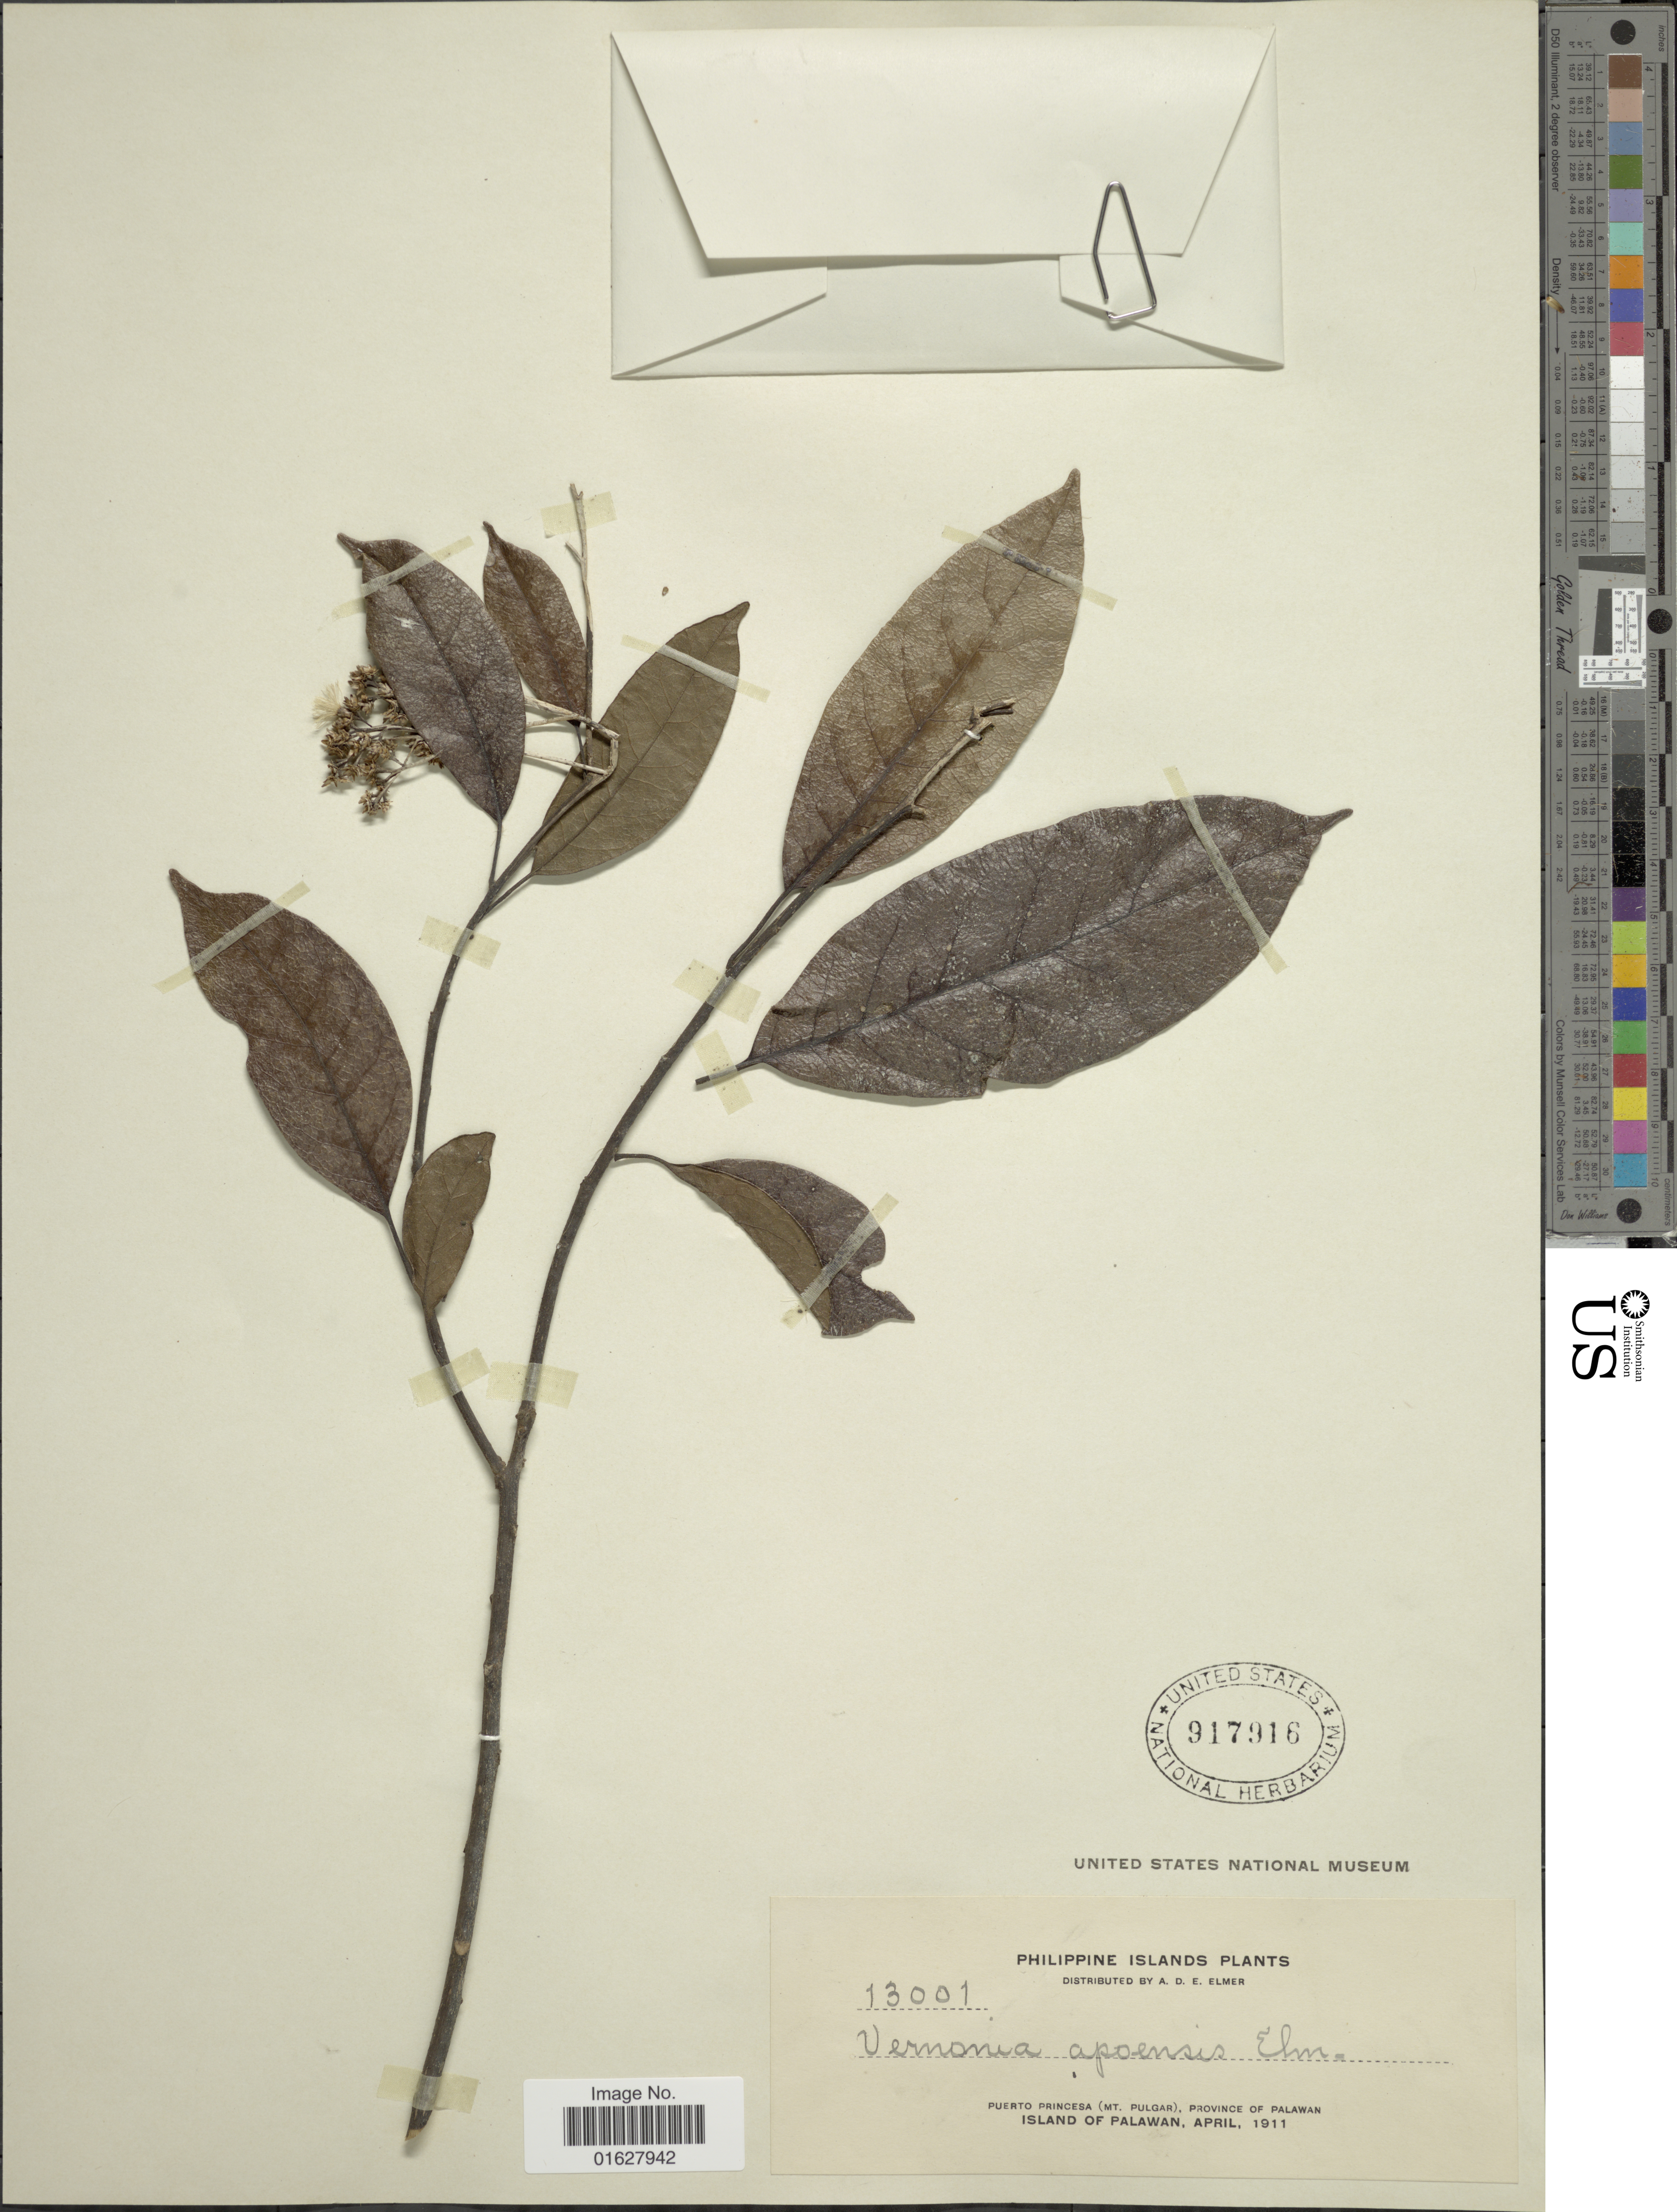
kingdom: Plantae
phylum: Tracheophyta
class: Magnoliopsida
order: Asterales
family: Asteraceae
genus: Vernonia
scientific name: Vernonia apoensis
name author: Elmer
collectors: A. D. E. Elmer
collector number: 13001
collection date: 1911-04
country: Philippines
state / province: Mimaropa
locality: Philippine Island. Puerto Princesa (Mt. Pulgar), Province of Palawan. Island of Palawan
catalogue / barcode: US 917916